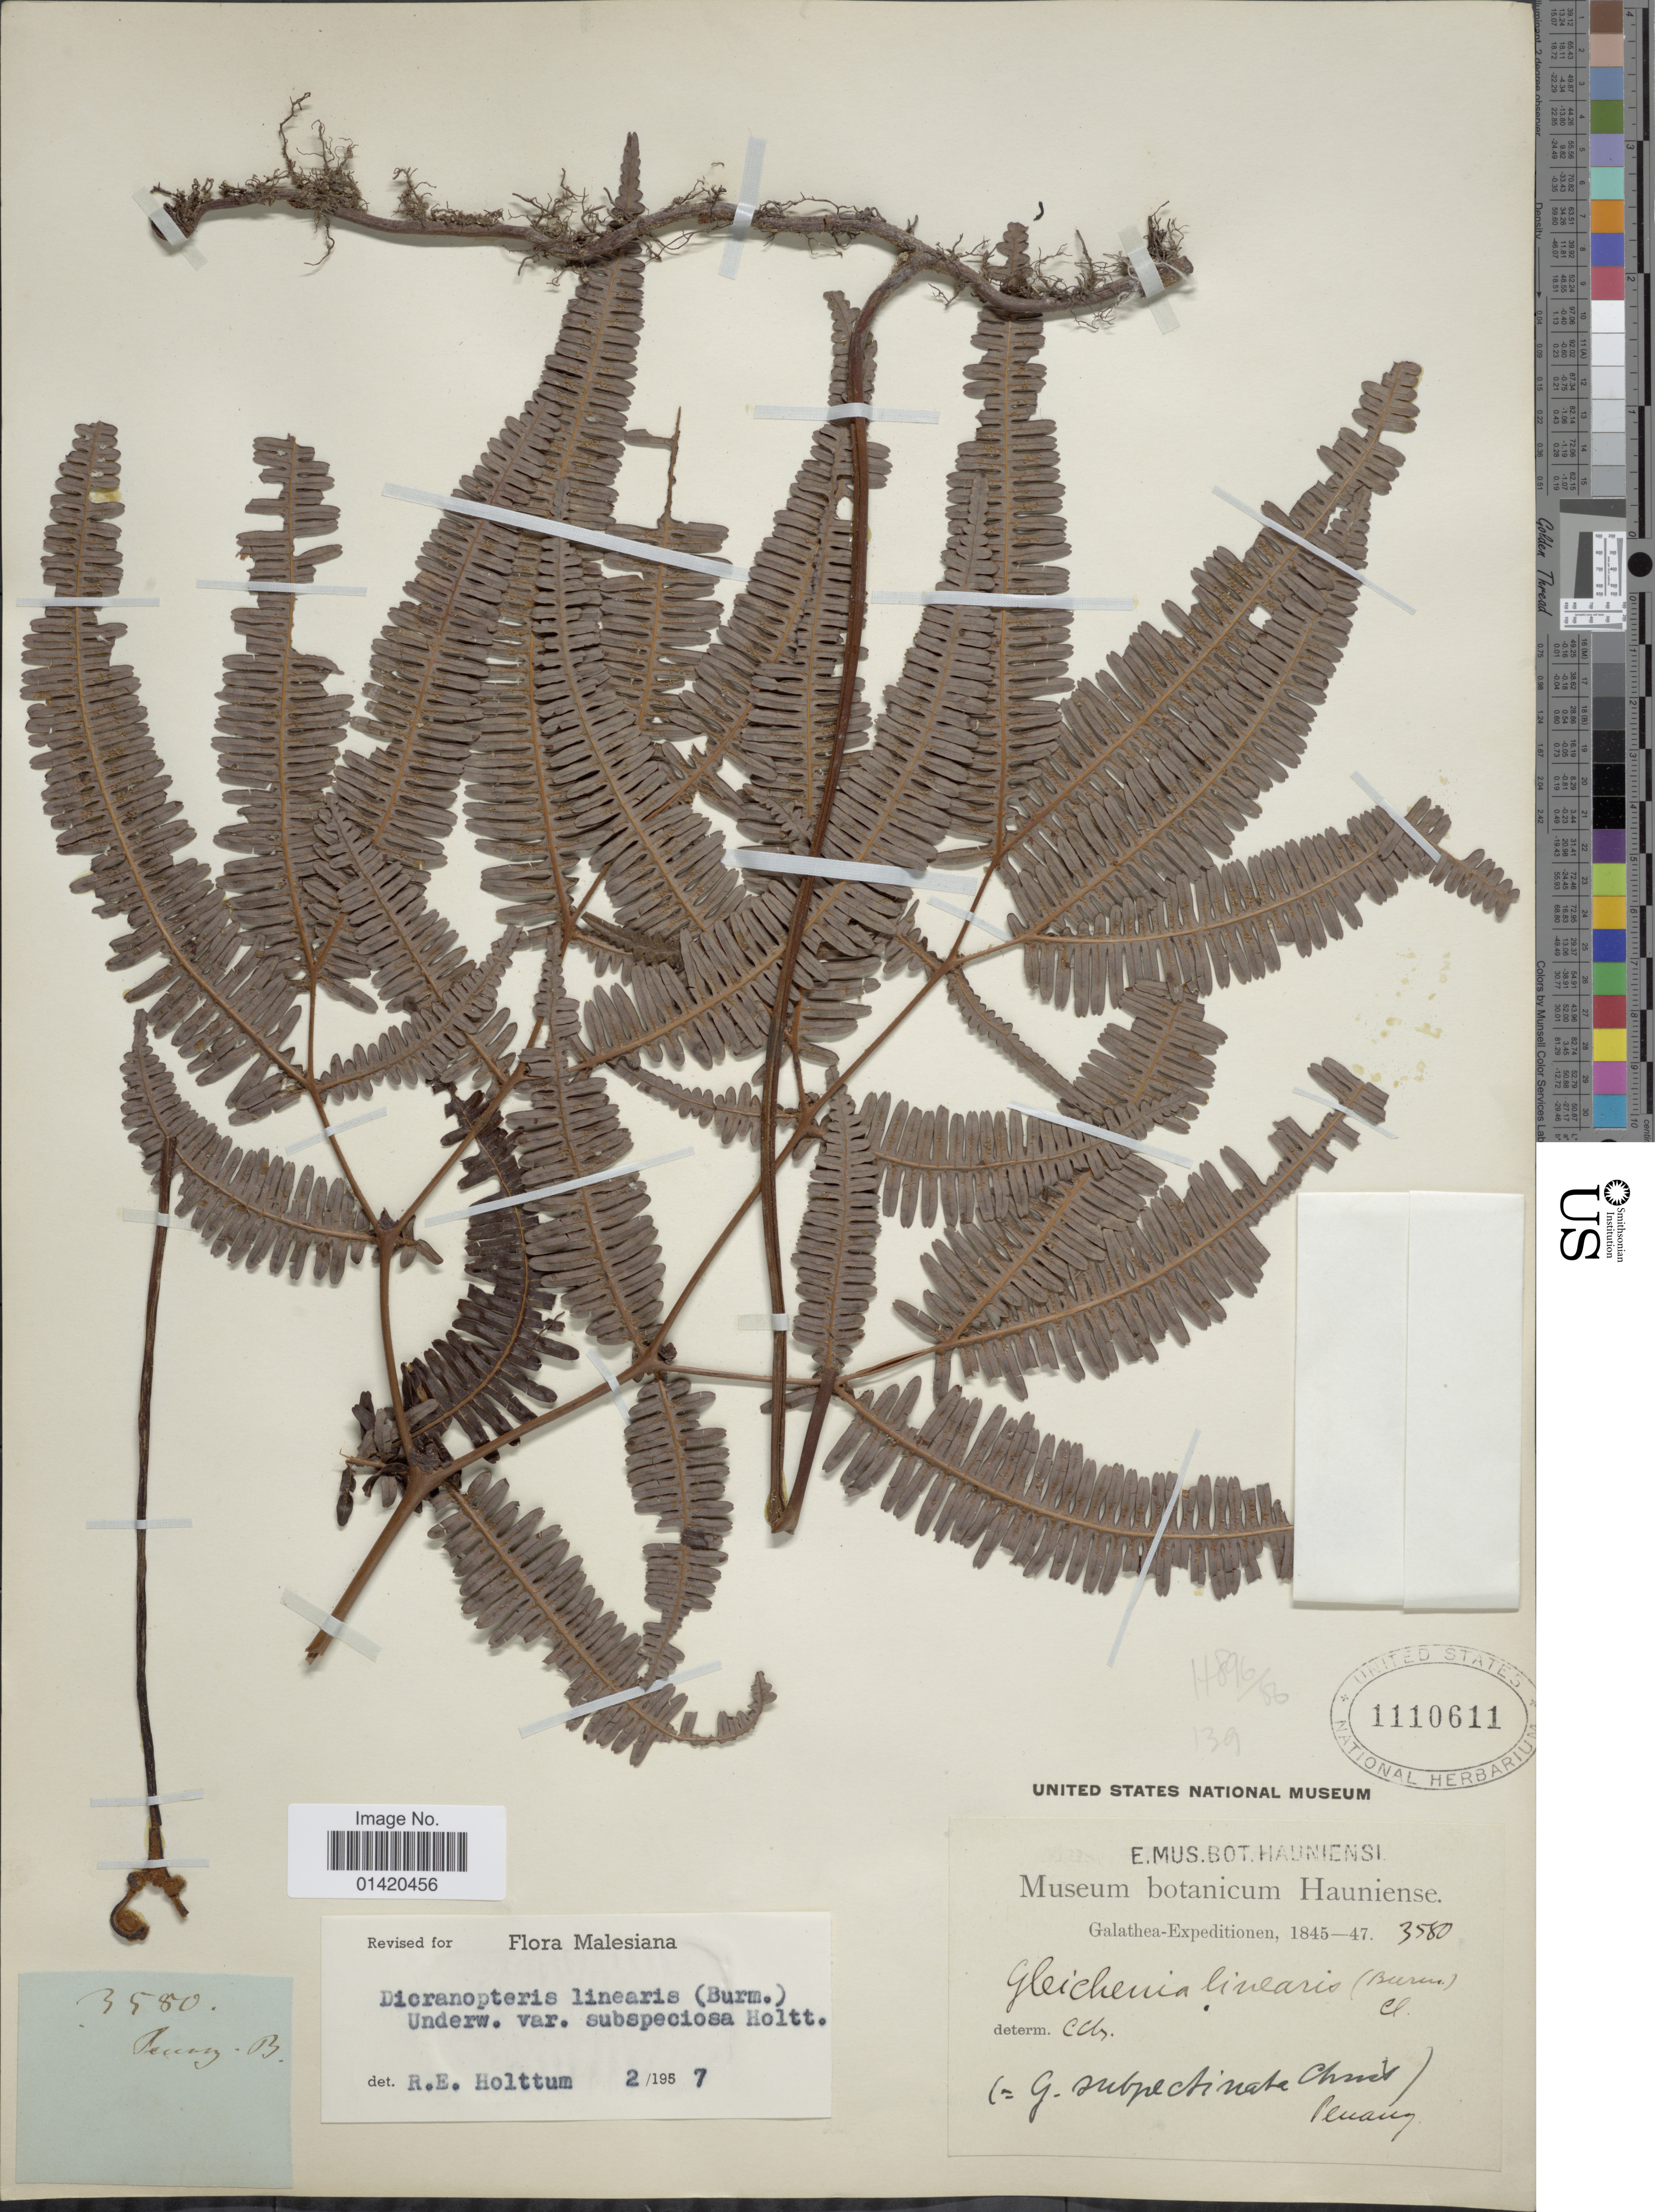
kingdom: Plantae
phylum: Tracheophyta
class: Polypodiopsida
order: Gleicheniales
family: Gleicheniaceae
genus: Dicranopteris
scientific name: Dicranopteris linearis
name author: (Burm. f.) Underw.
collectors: Galathea Expedition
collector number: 3580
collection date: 1845/1847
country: Malaysia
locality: Penang [interpreted]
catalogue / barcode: US 1110611